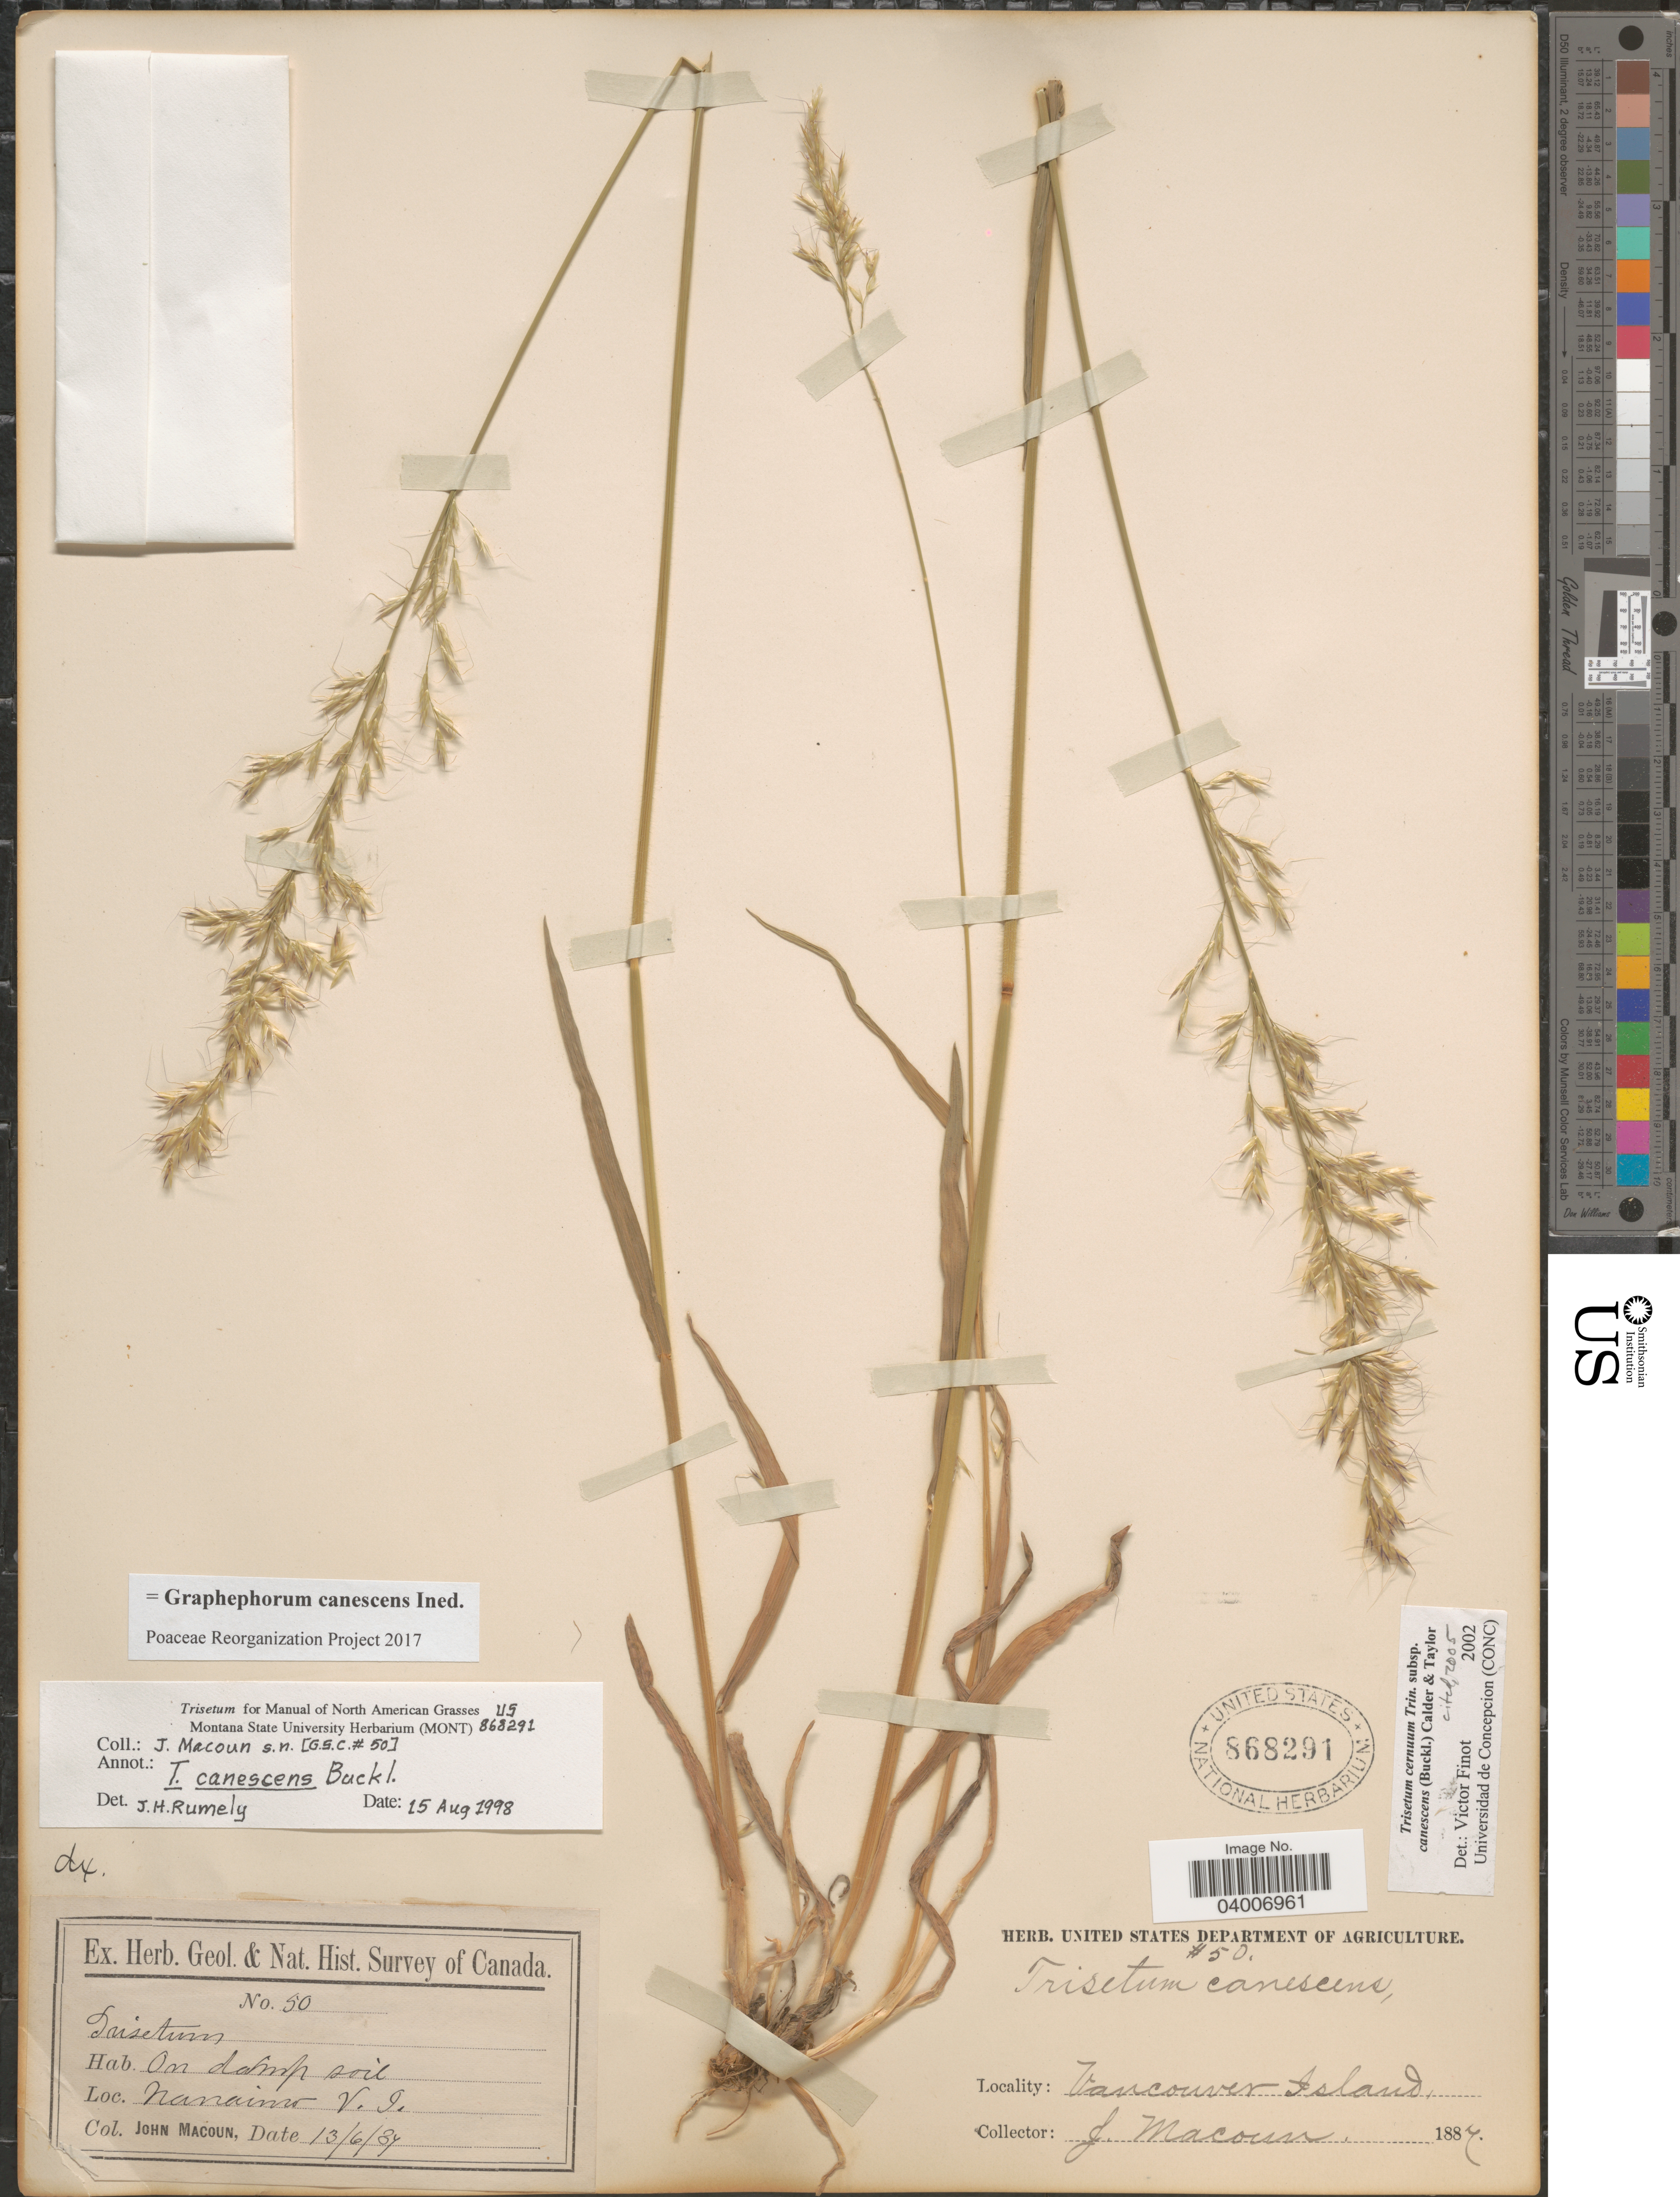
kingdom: Plantae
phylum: Tracheophyta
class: Liliopsida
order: Poales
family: Poaceae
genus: Graphephorum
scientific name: Graphephorum canescens ined.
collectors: J. Macoun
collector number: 50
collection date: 1887-06-13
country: Canada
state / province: British Columbia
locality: Nanaimo, Vancouver Island.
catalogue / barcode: US 868291